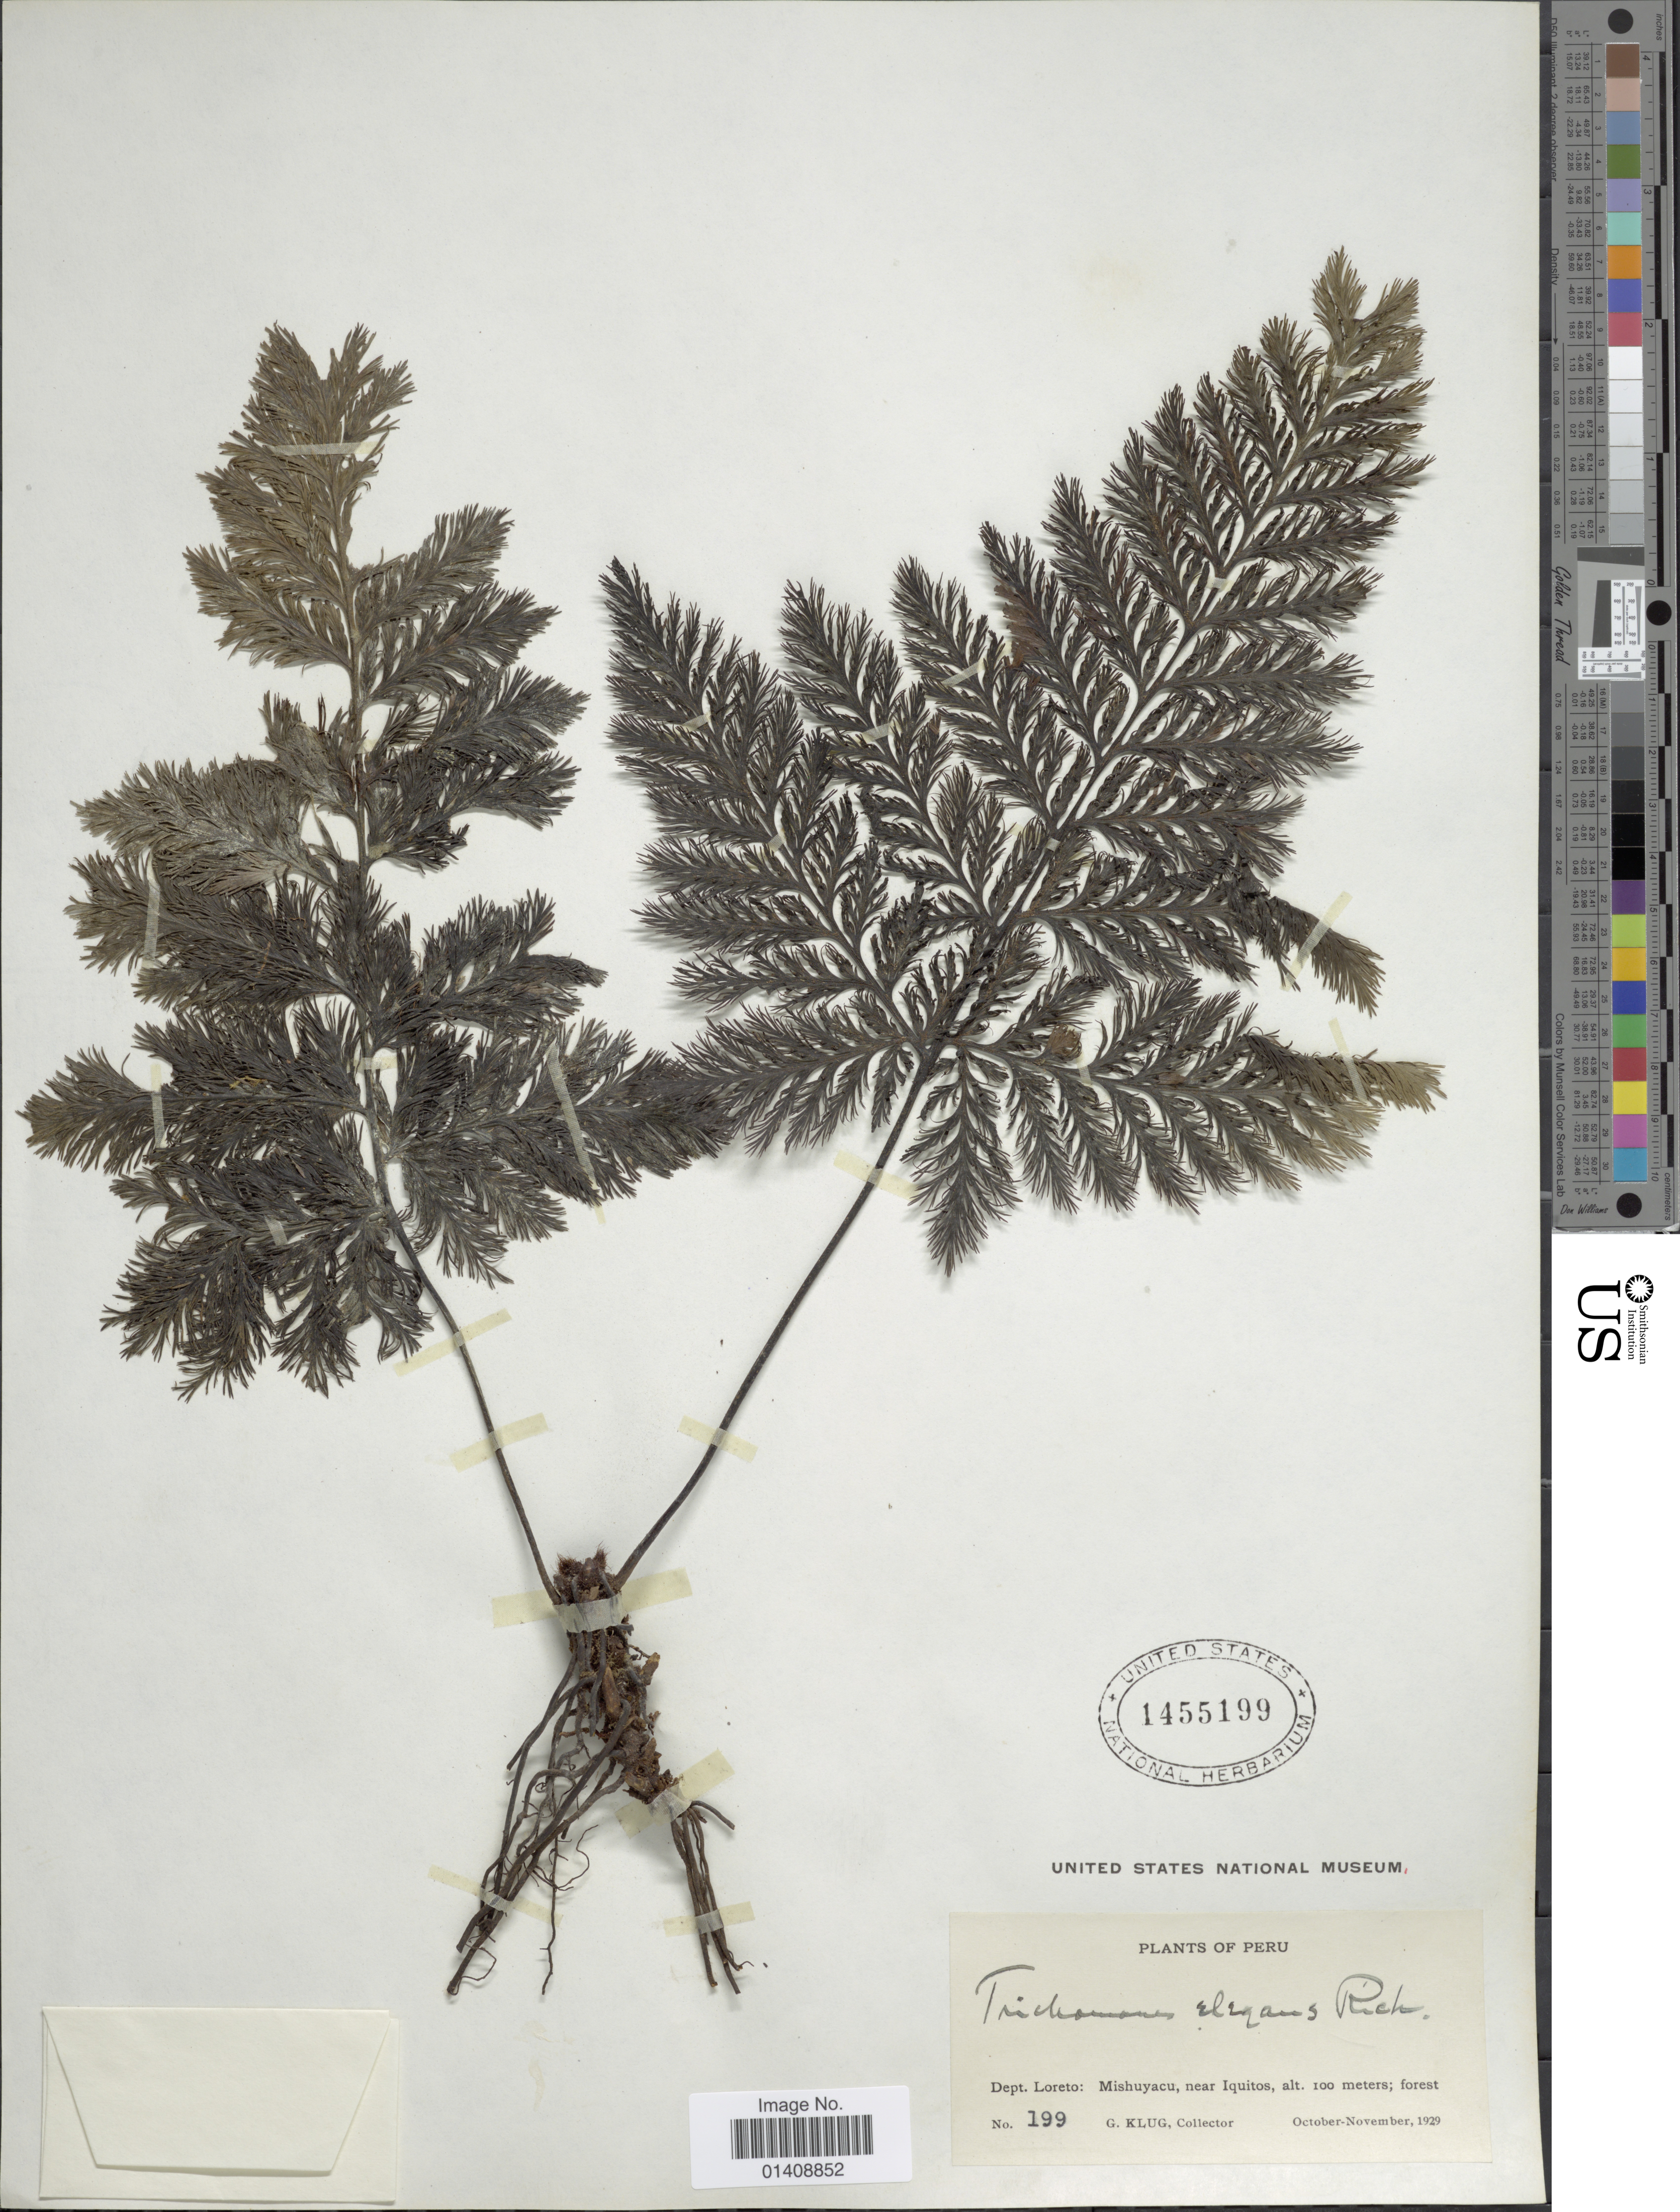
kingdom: Plantae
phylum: Tracheophyta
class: Polypodiopsida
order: Hymenophyllales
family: Hymenophyllaceae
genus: Trichomanes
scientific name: Trichomanes elegans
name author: Rich.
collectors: G. Klug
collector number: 199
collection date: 1929-10/1929-11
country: Peru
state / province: Loreto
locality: Mishuyacu, near Iquitos.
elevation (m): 100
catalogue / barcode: US 1455199